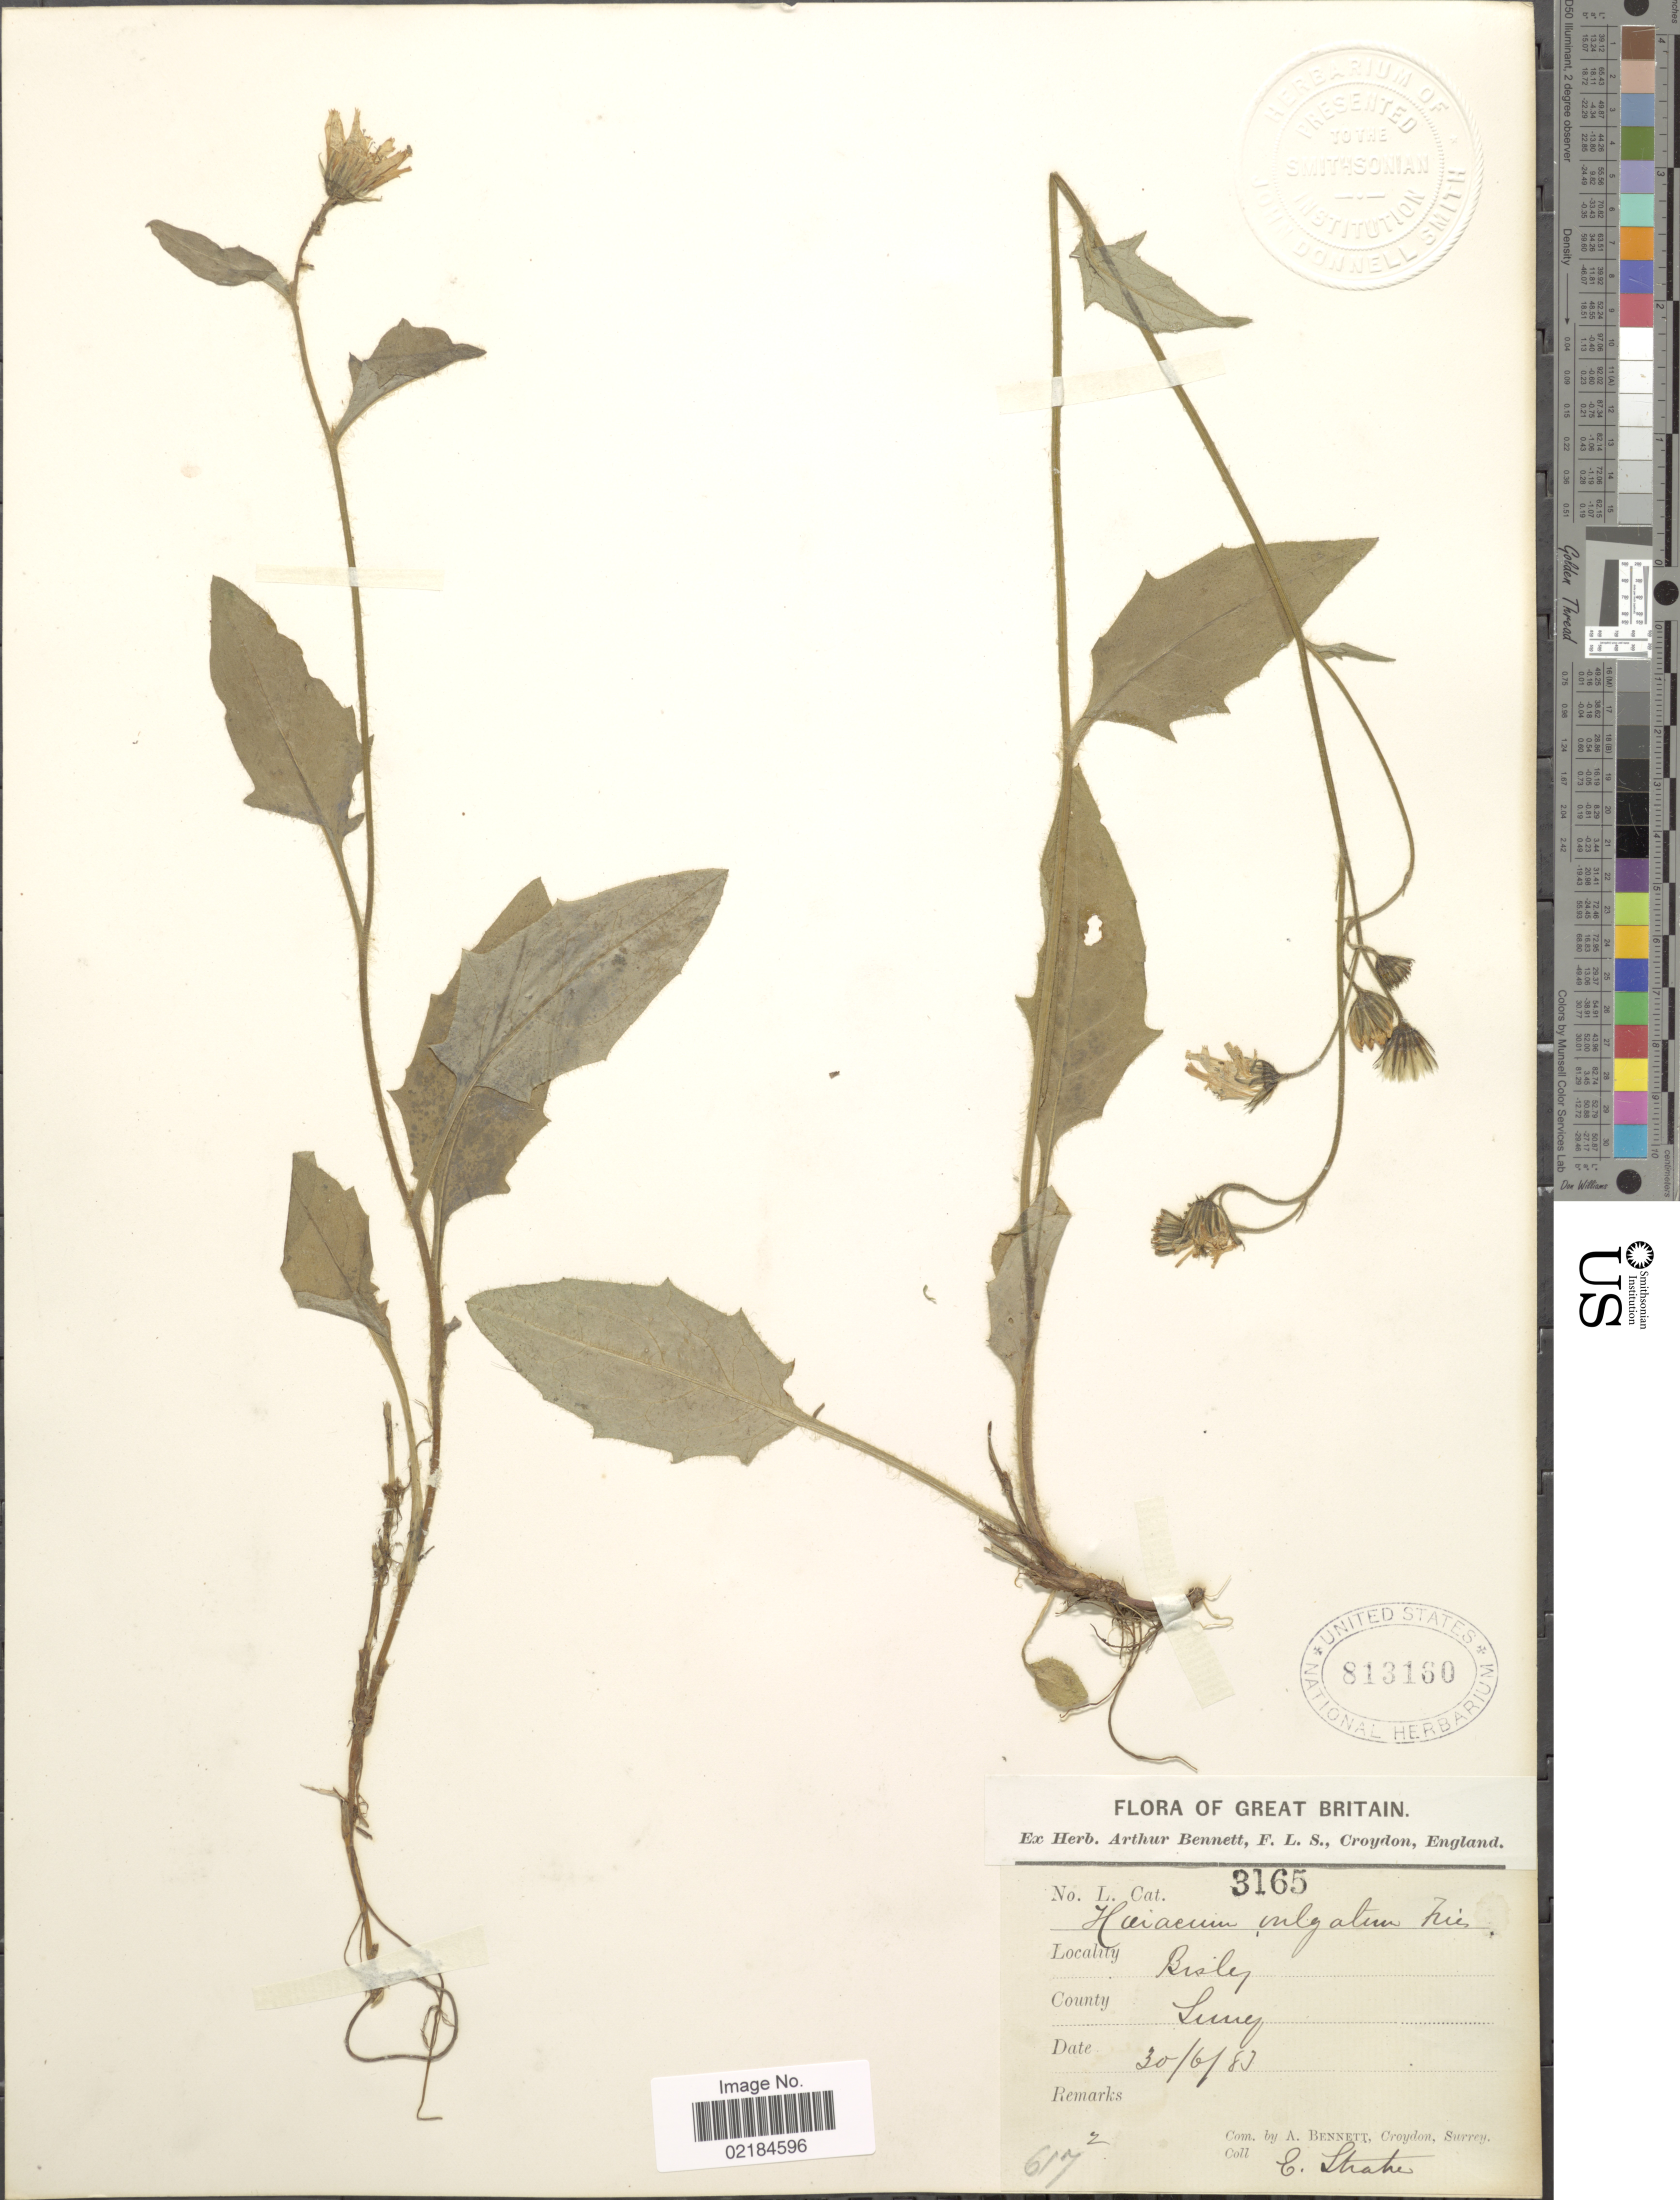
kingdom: Plantae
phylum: Tracheophyta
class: Magnoliopsida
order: Asterales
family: Asteraceae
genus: Hieracium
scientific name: Hieracium lachenalii subsp. cruenifolium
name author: (Dahlst. & Lübeck) Zahn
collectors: E. Straker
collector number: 3165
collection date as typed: Transcribed d/m/y: 30/6/83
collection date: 1883-06-30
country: United Kingdom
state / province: England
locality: Bisley, County Surrey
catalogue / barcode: US 8131660